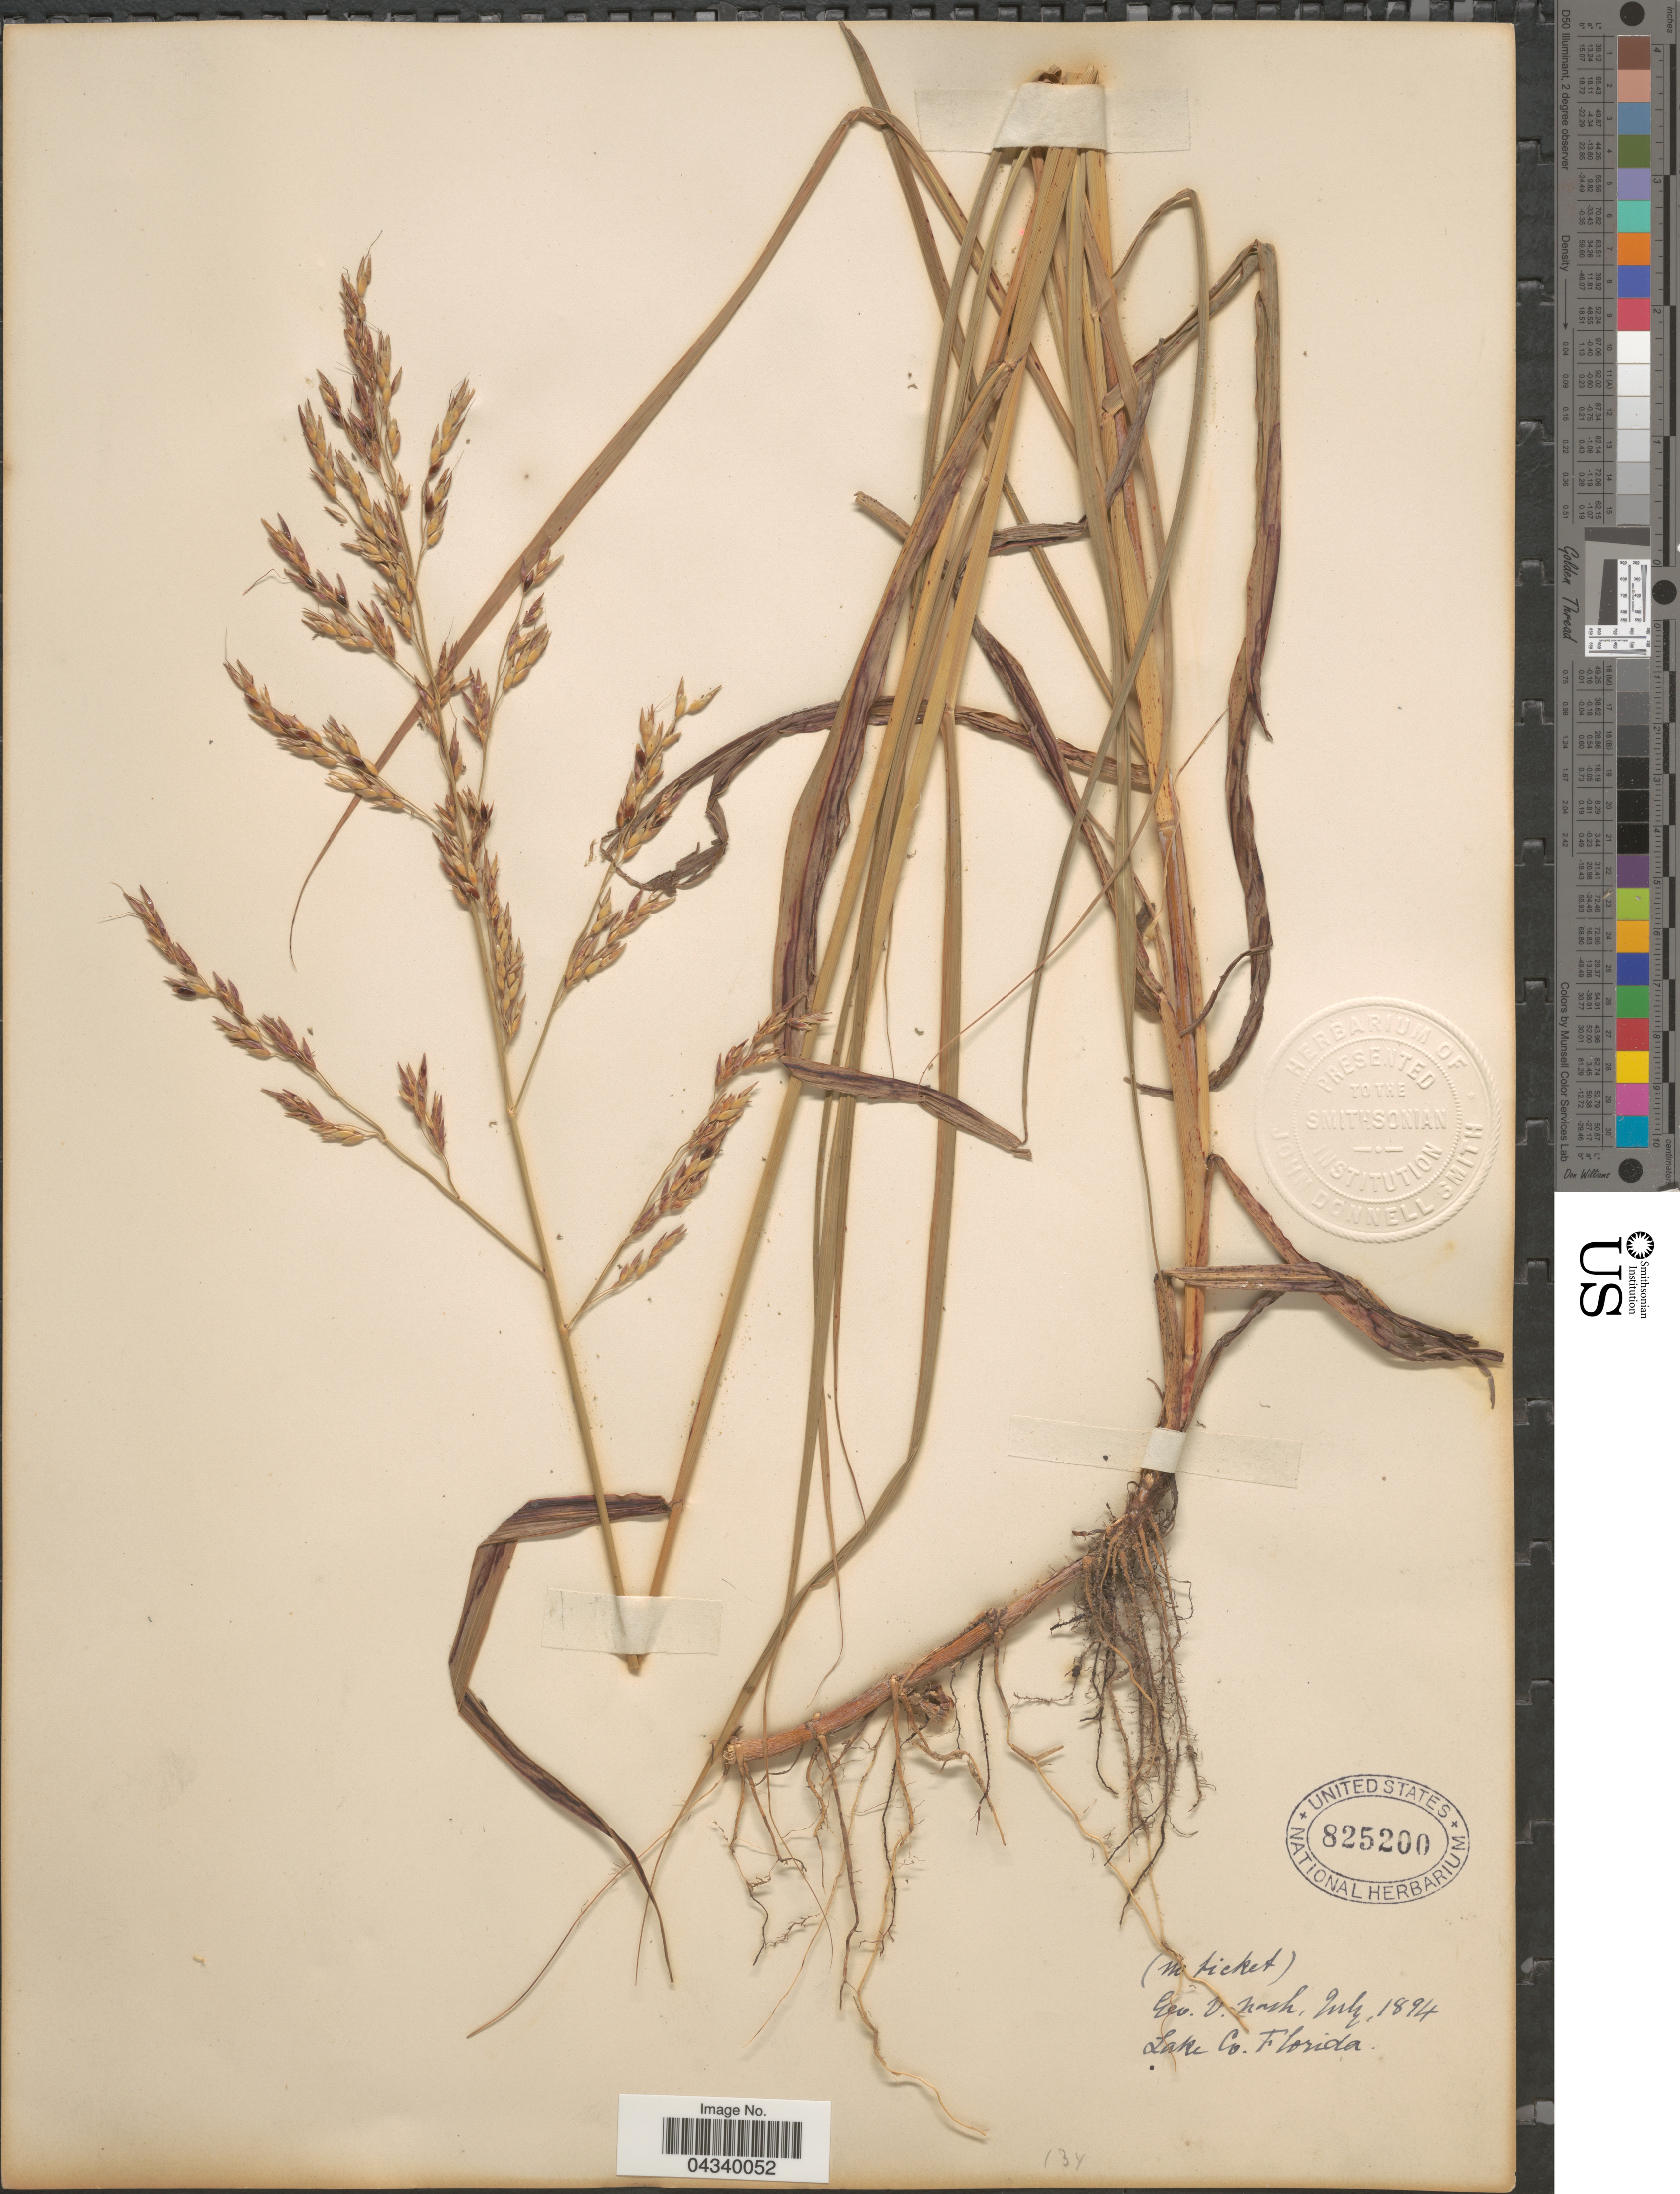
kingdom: Plantae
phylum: Tracheophyta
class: Liliopsida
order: Poales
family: Poaceae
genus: Sorghum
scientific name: Sorghum halepense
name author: (L.) Pers.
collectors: G. V. Nash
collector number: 134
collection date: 1894-07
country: United States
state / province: Florida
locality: Lake Co.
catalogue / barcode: US 825200